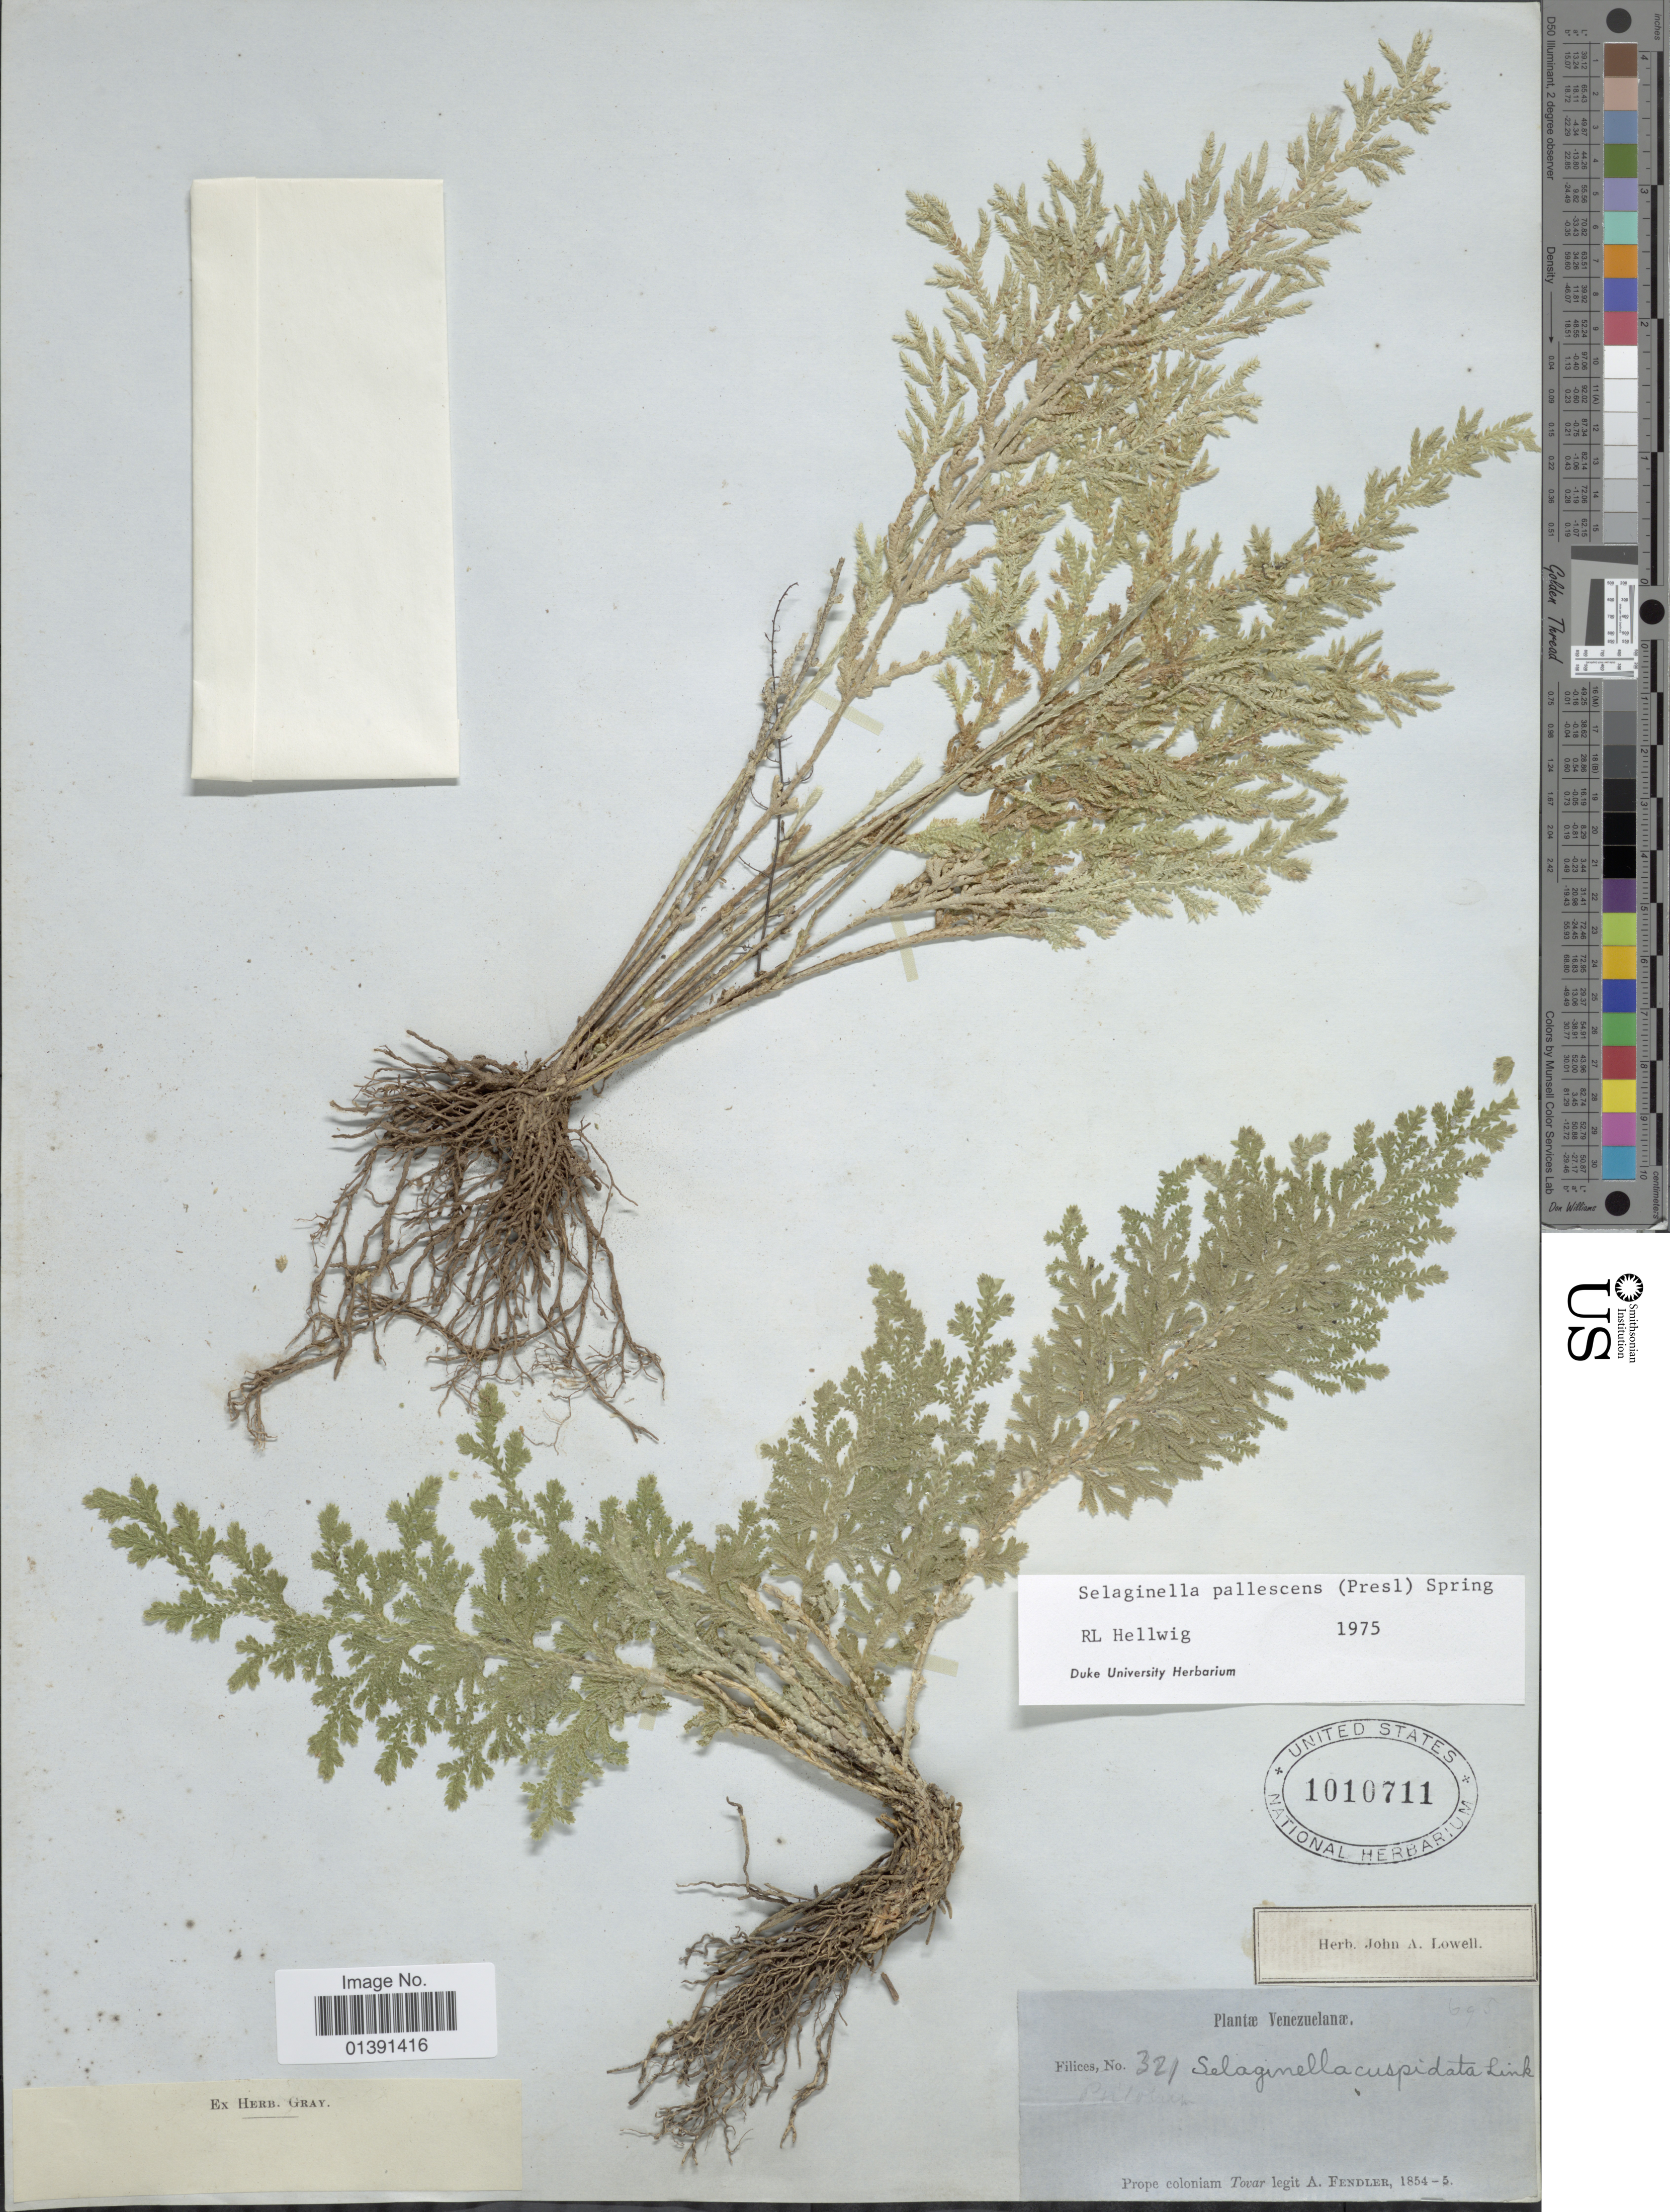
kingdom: Plantae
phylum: Tracheophyta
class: Lycopodiopsida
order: Selaginellales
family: Selaginellaceae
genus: Selaginella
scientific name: Selaginella pallescens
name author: (C. Presl) Spring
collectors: A. Fendler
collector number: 321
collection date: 1854/1855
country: Venezuela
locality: Prope coloniam Tovar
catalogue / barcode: US 1010711